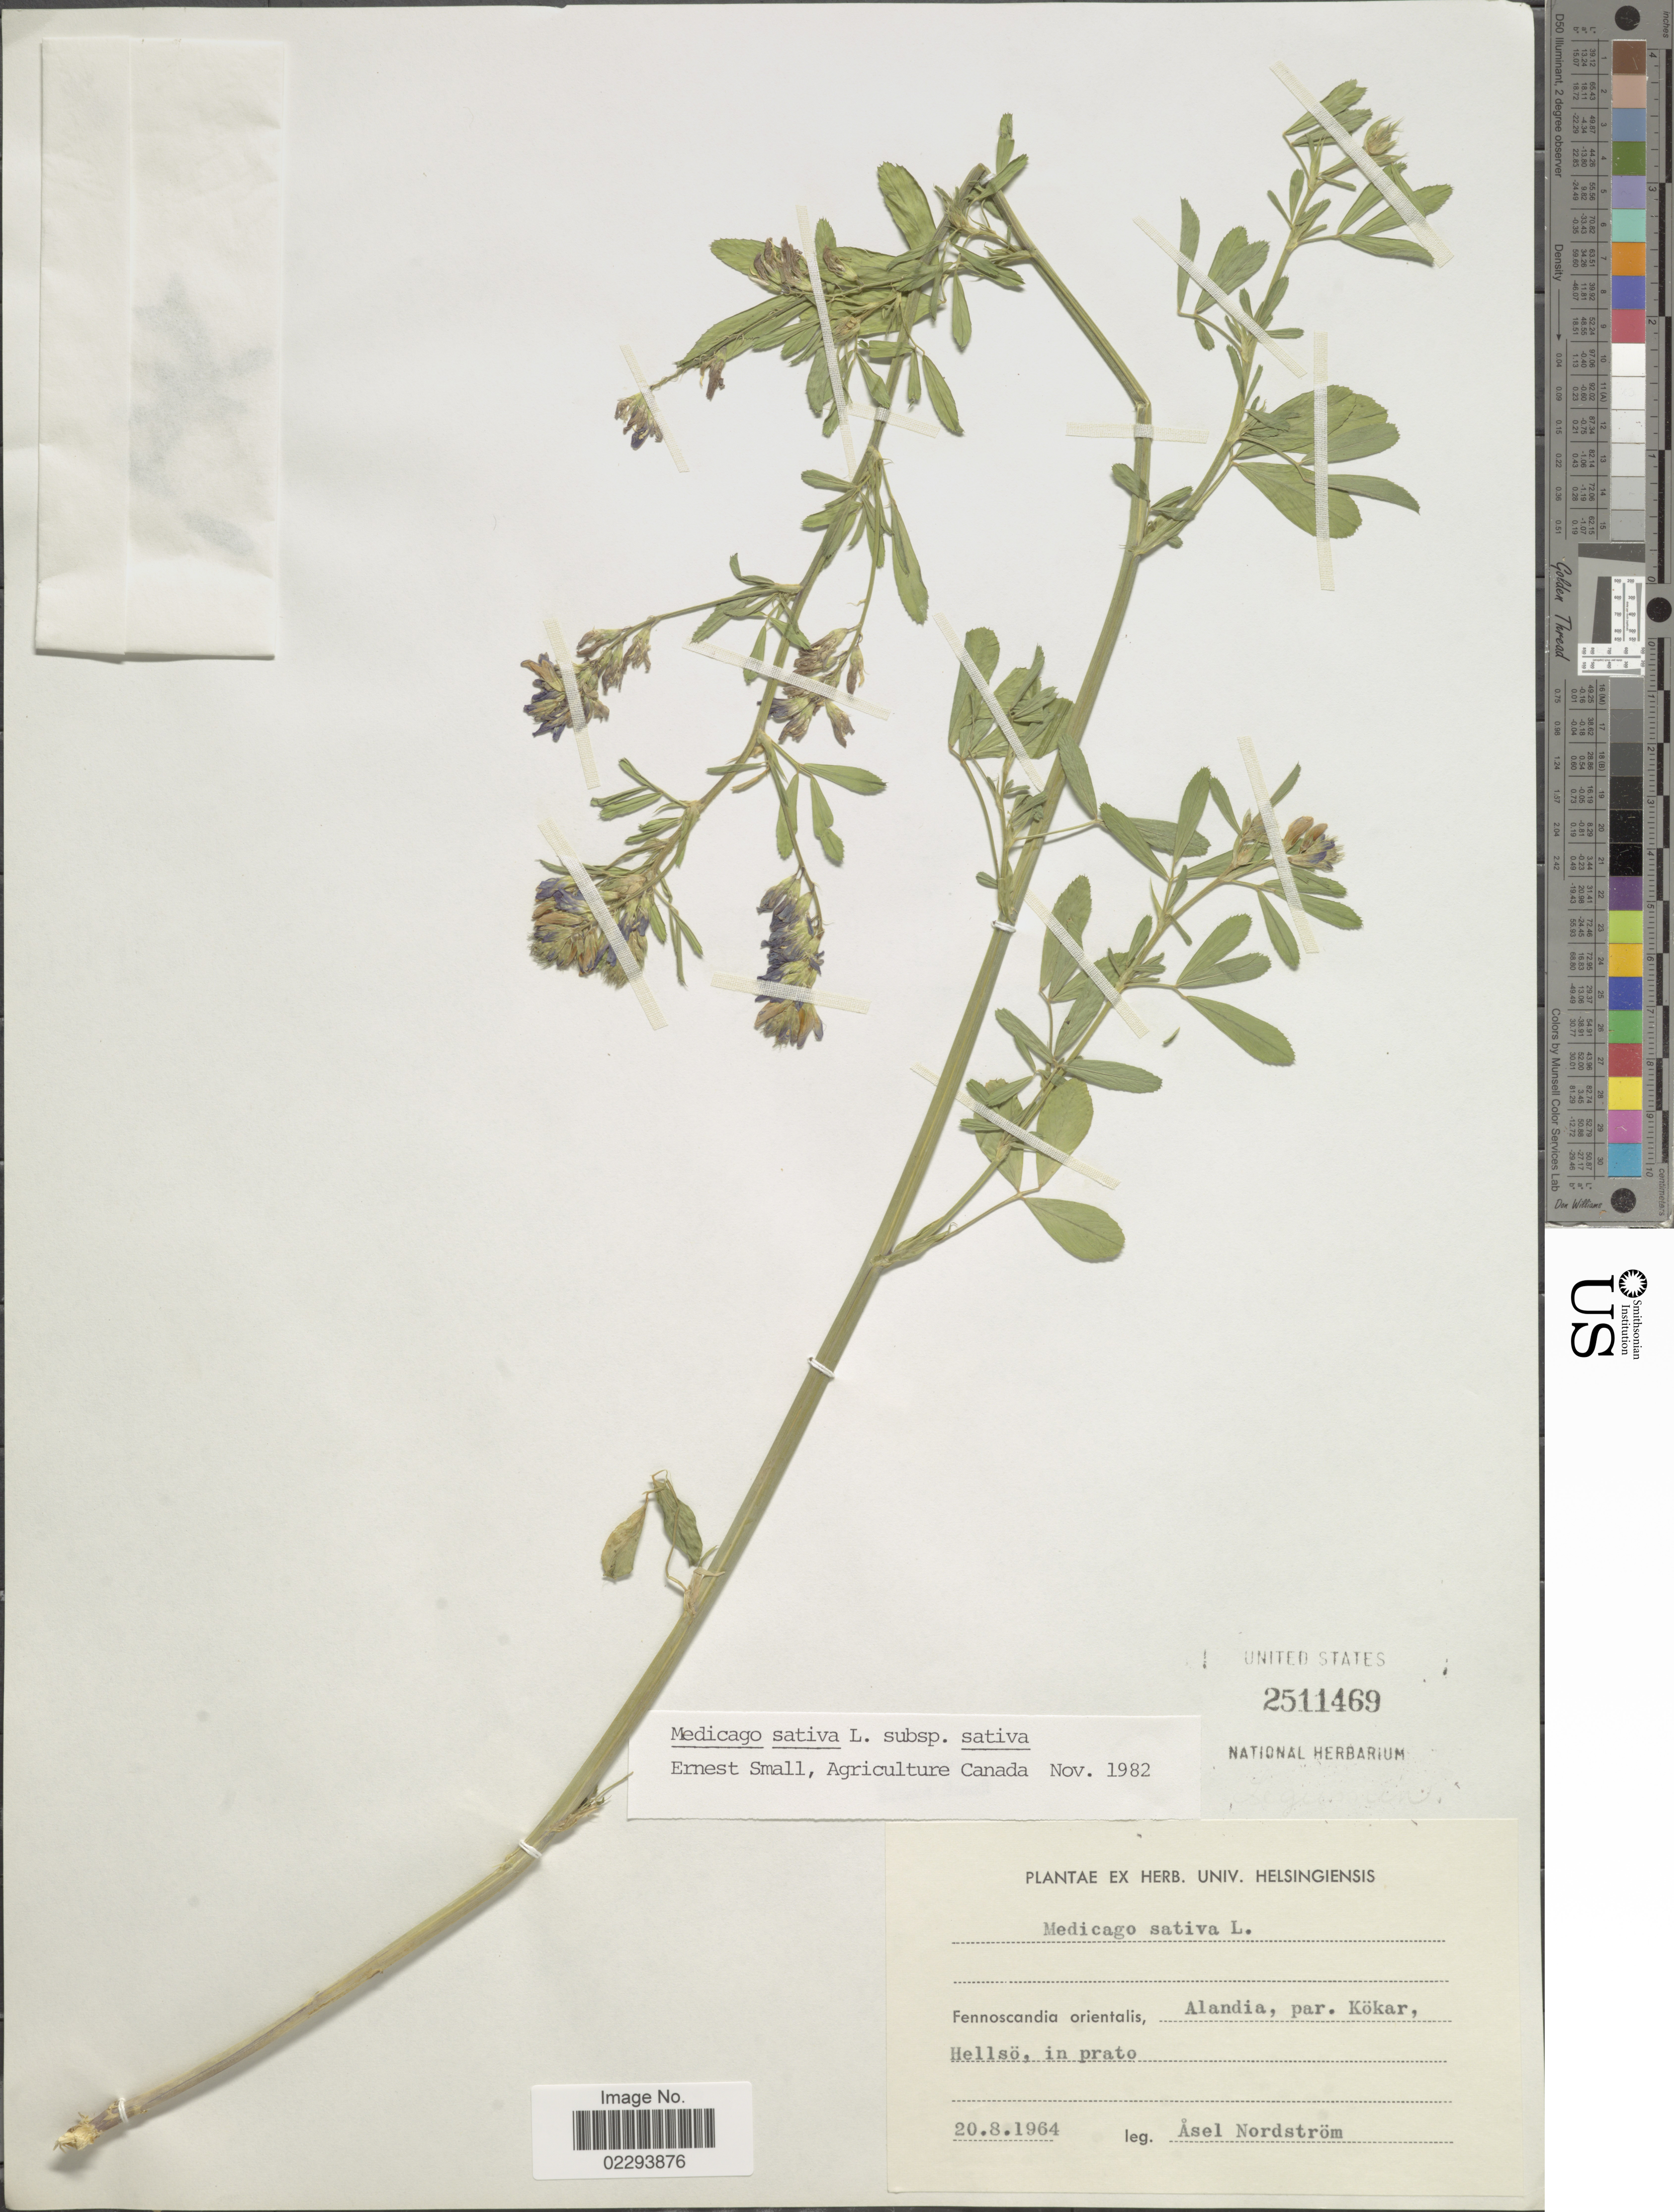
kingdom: Plantae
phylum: Tracheophyta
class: Magnoliopsida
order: Fabales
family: Fabaceae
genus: Medicago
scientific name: Medicago sativa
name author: L.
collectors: A. Nordström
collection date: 1964-08-20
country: Finland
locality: Fennoscandia orientalis, Alandia. par. Kokar Hellso, in prato.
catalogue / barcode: US 2511469